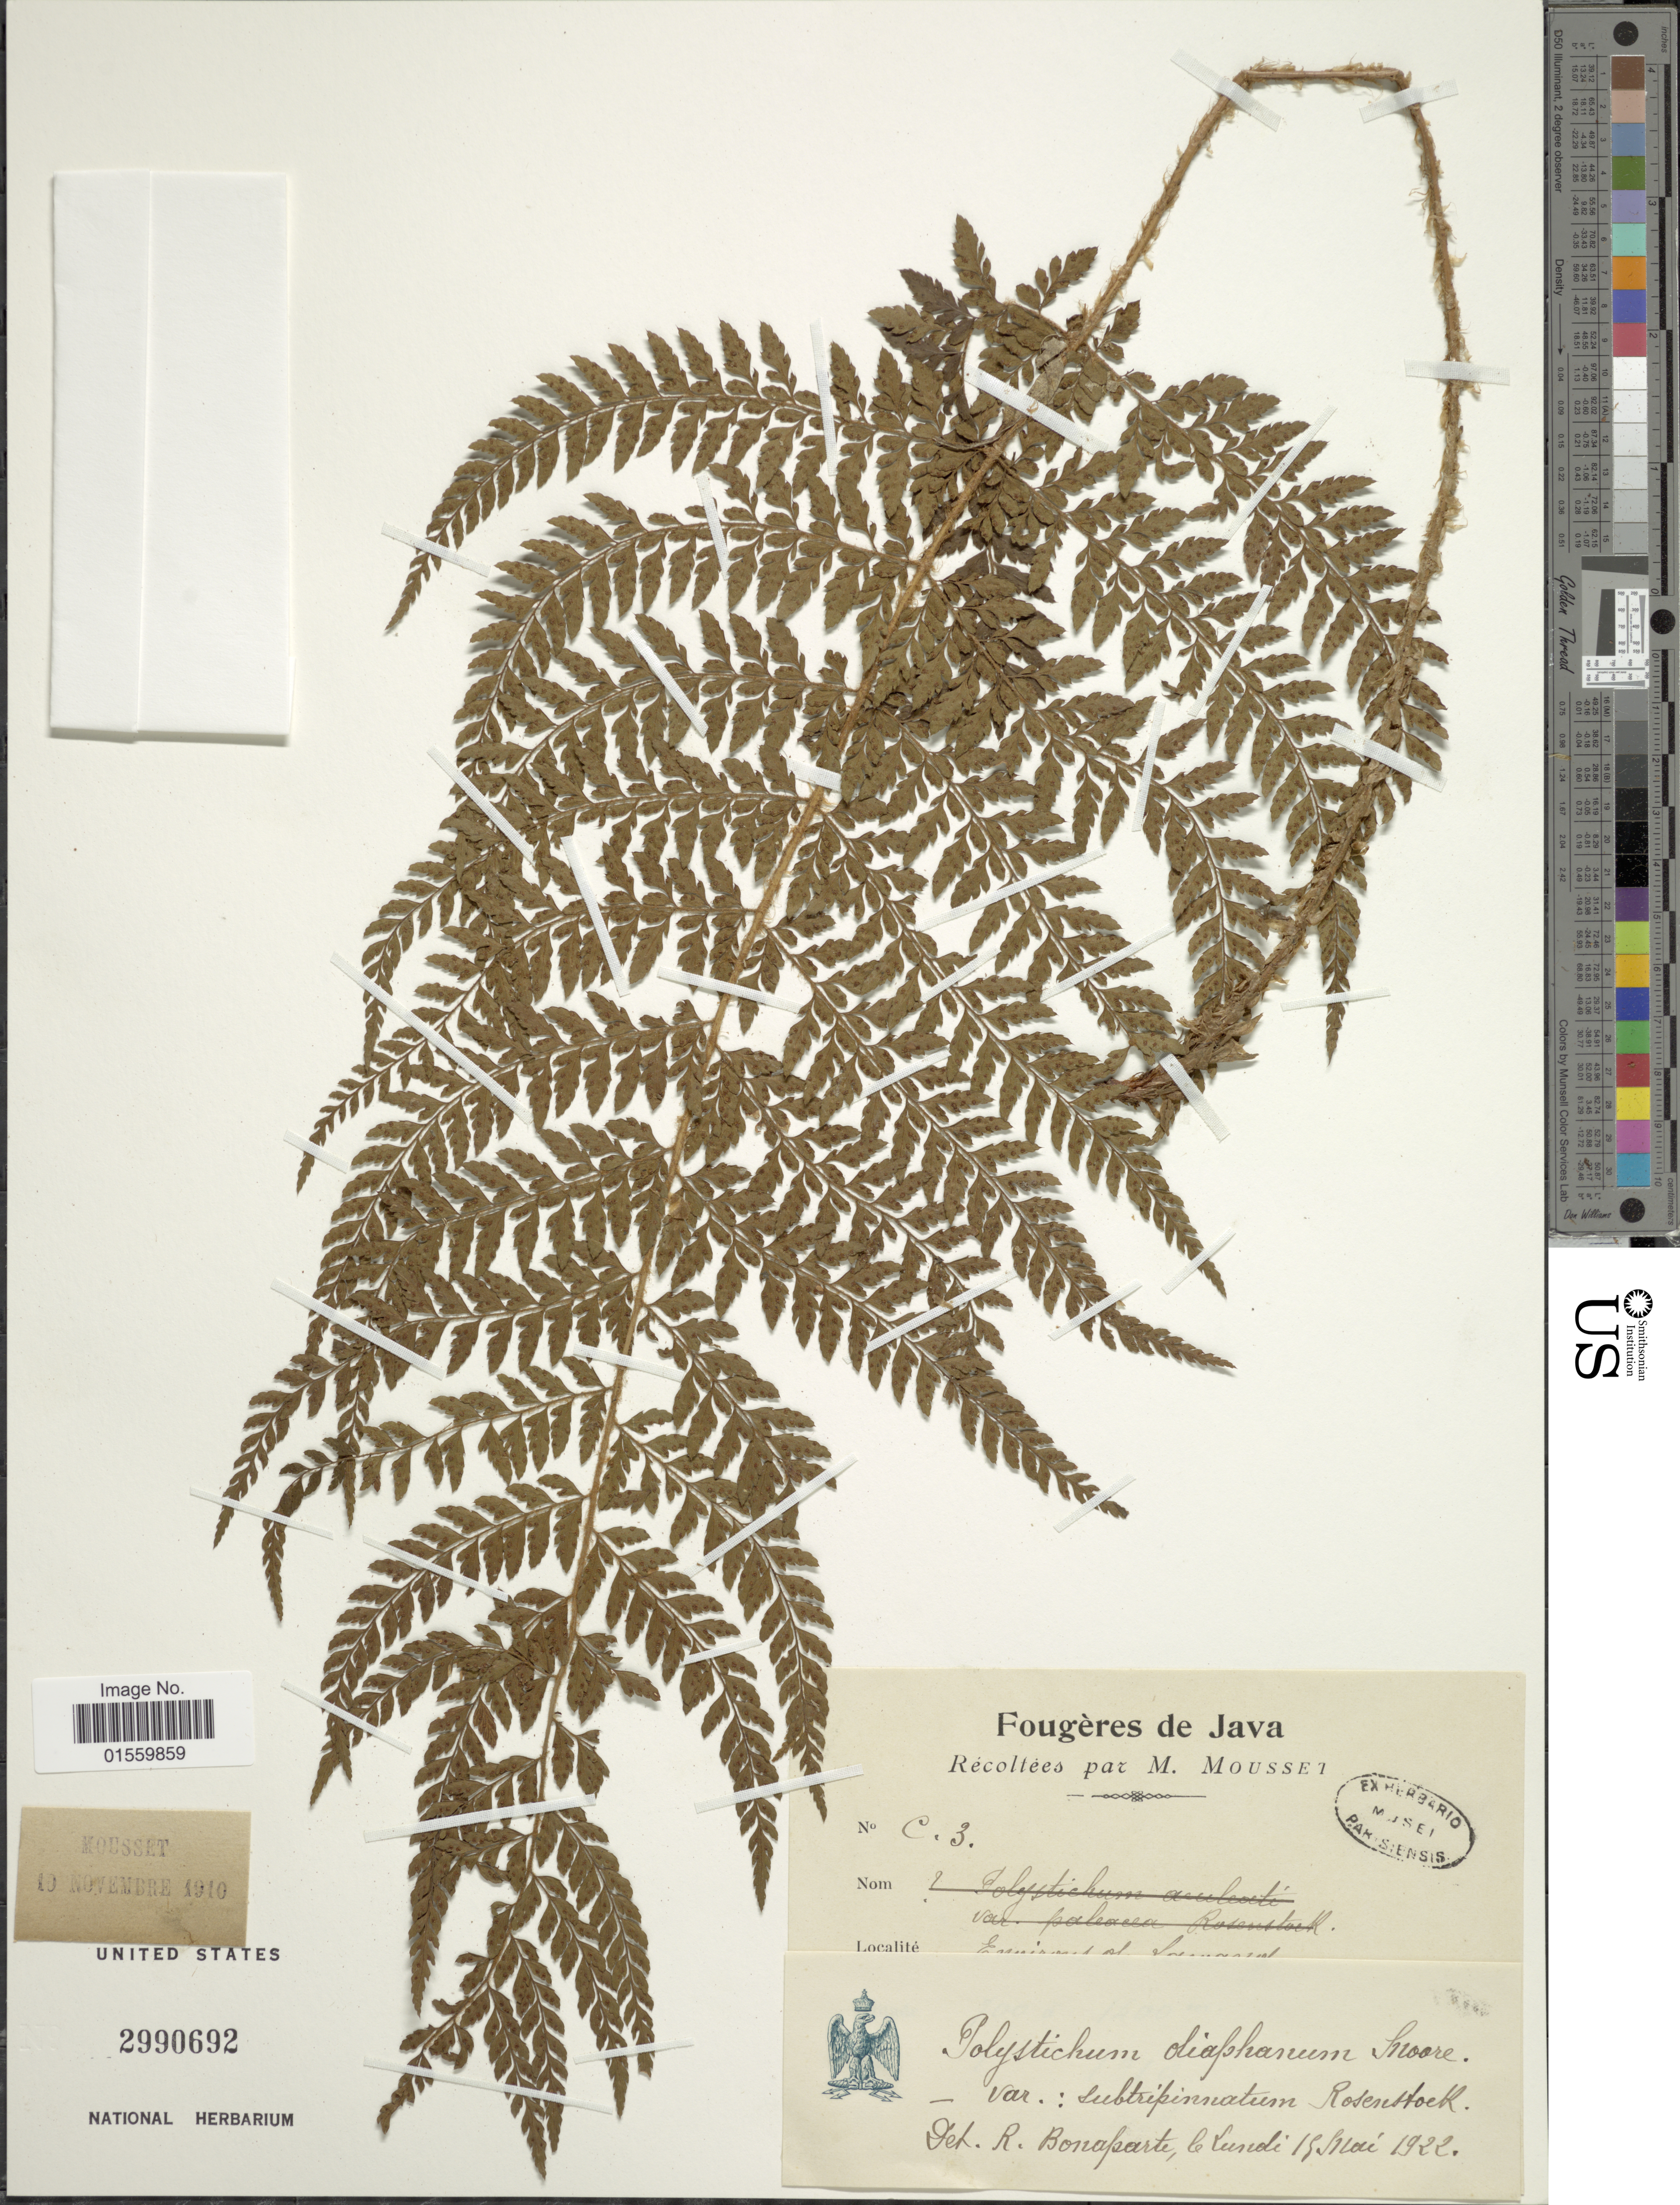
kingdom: Plantae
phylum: Tracheophyta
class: Polypodiopsida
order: Polypodiales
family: Dryopteridaceae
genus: Polystichum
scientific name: Polystichum diaphanum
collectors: M. Mousset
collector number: C3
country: Indonesia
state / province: Java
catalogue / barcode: US 2990692